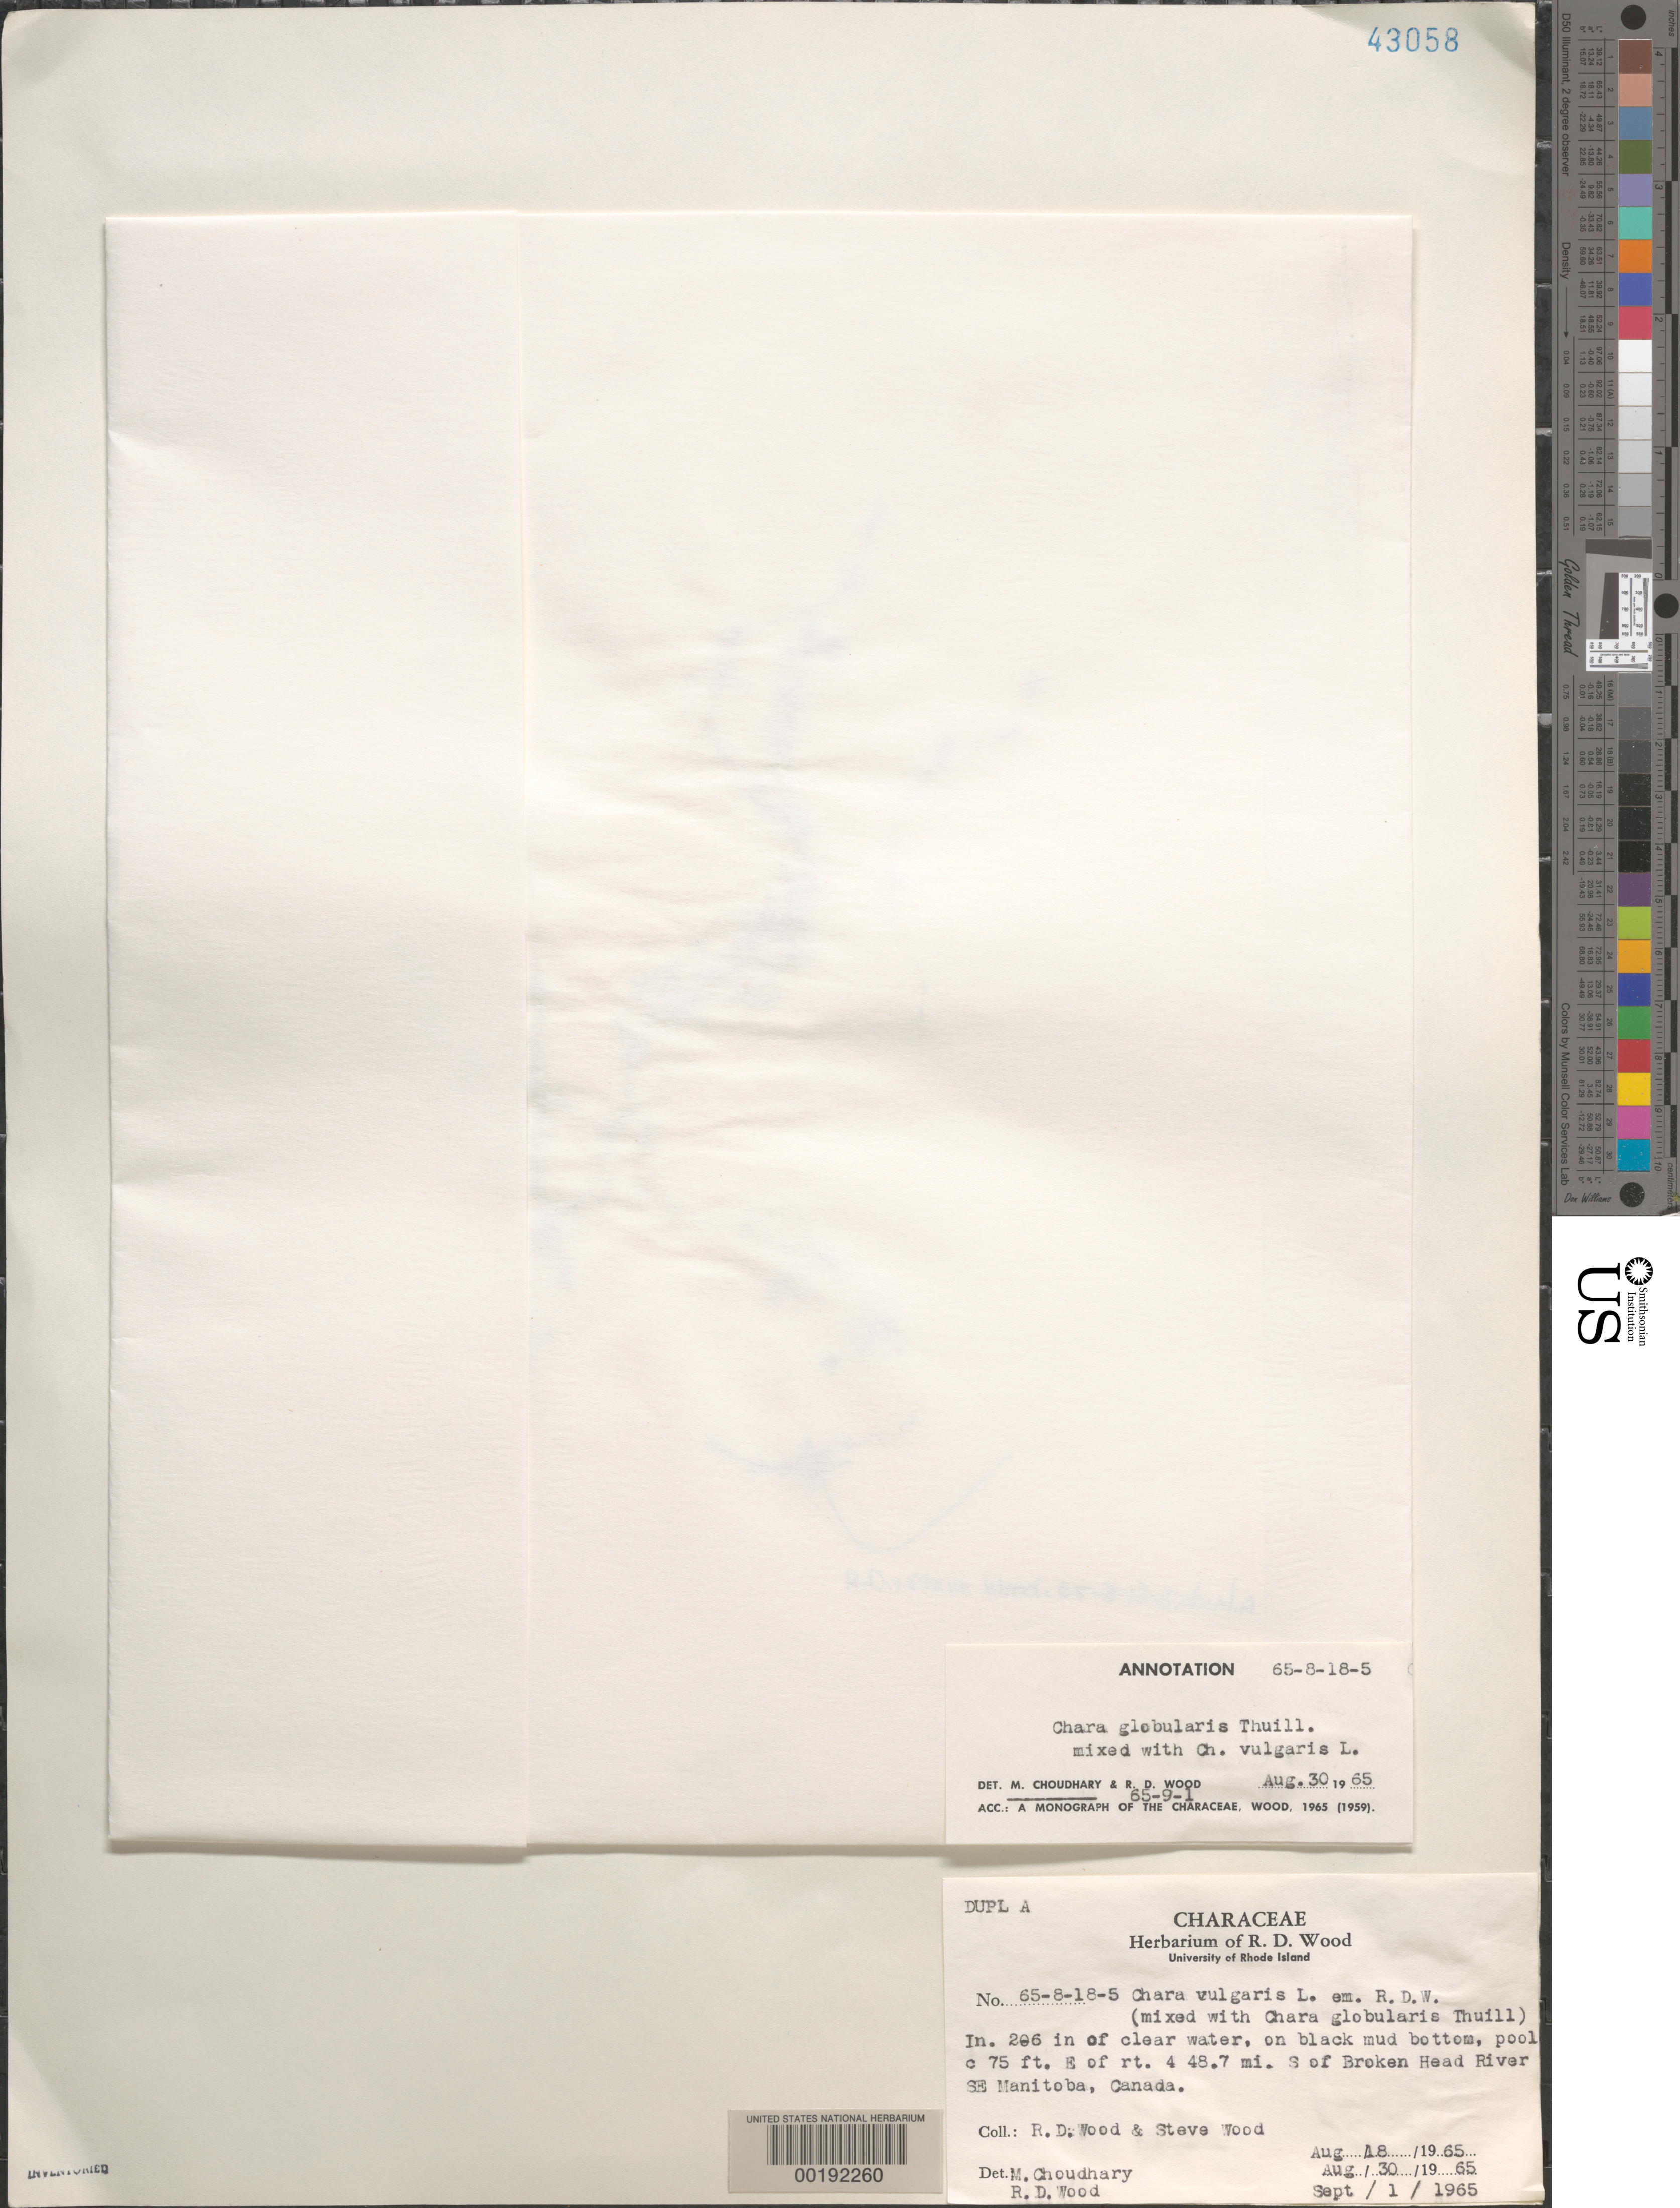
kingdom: Plantae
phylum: Charophyta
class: Charophyceae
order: Charales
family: Characeae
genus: Chara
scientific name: Chara globularis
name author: Thuiller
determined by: Wood, R. D.; Choudhary, M. C.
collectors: R. Wood & S. Wood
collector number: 65-8-18-5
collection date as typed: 18 Aug 1965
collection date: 1965-08-18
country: Canada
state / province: Manitoba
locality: Rt. 4, 48.7 miles south of Broken Head River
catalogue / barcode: US 43058